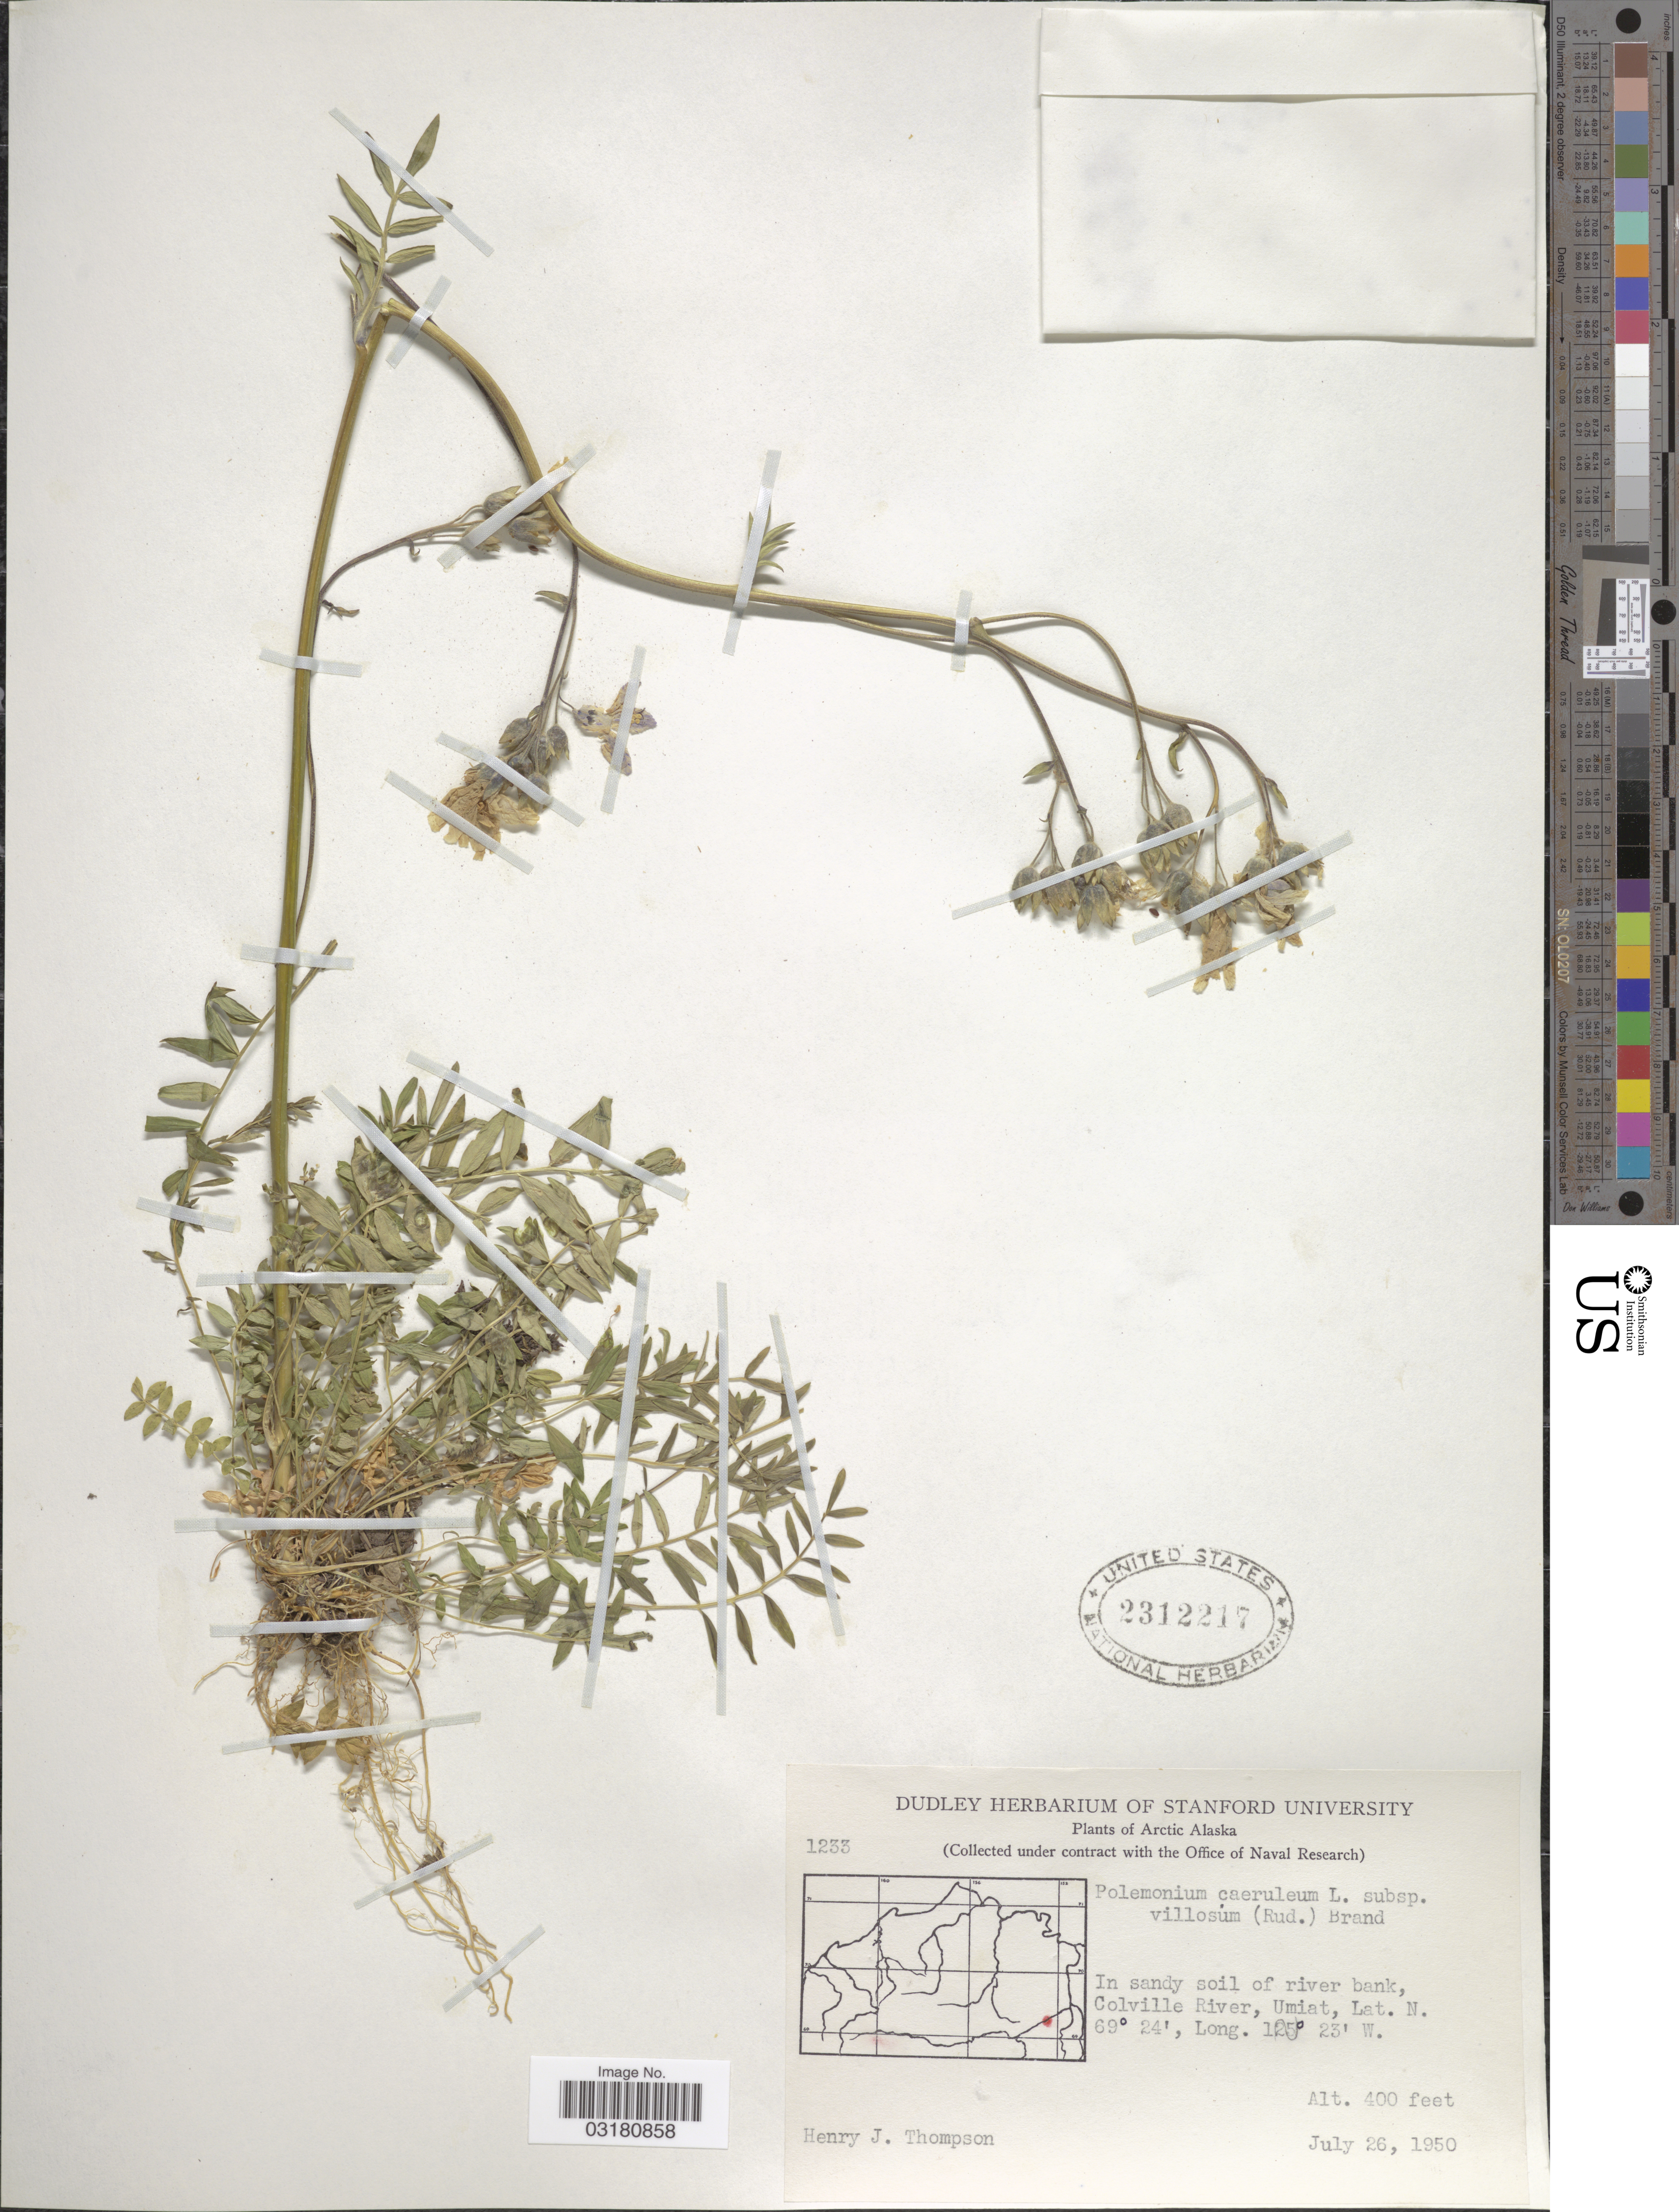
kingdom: Plantae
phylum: Tracheophyta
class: Magnoliopsida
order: Ericales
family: Polemoniaceae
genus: Polemonium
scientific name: Polemonium caeruleum subsp. villosum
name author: (Rudolph ex Georgi) Brand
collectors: H. J. Thompson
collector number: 1233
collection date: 1950-07-26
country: United States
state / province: Alaska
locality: Arctic Alaska. In sandy soil of river bank, Colville River, Umiat.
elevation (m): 122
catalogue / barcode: US 2312217